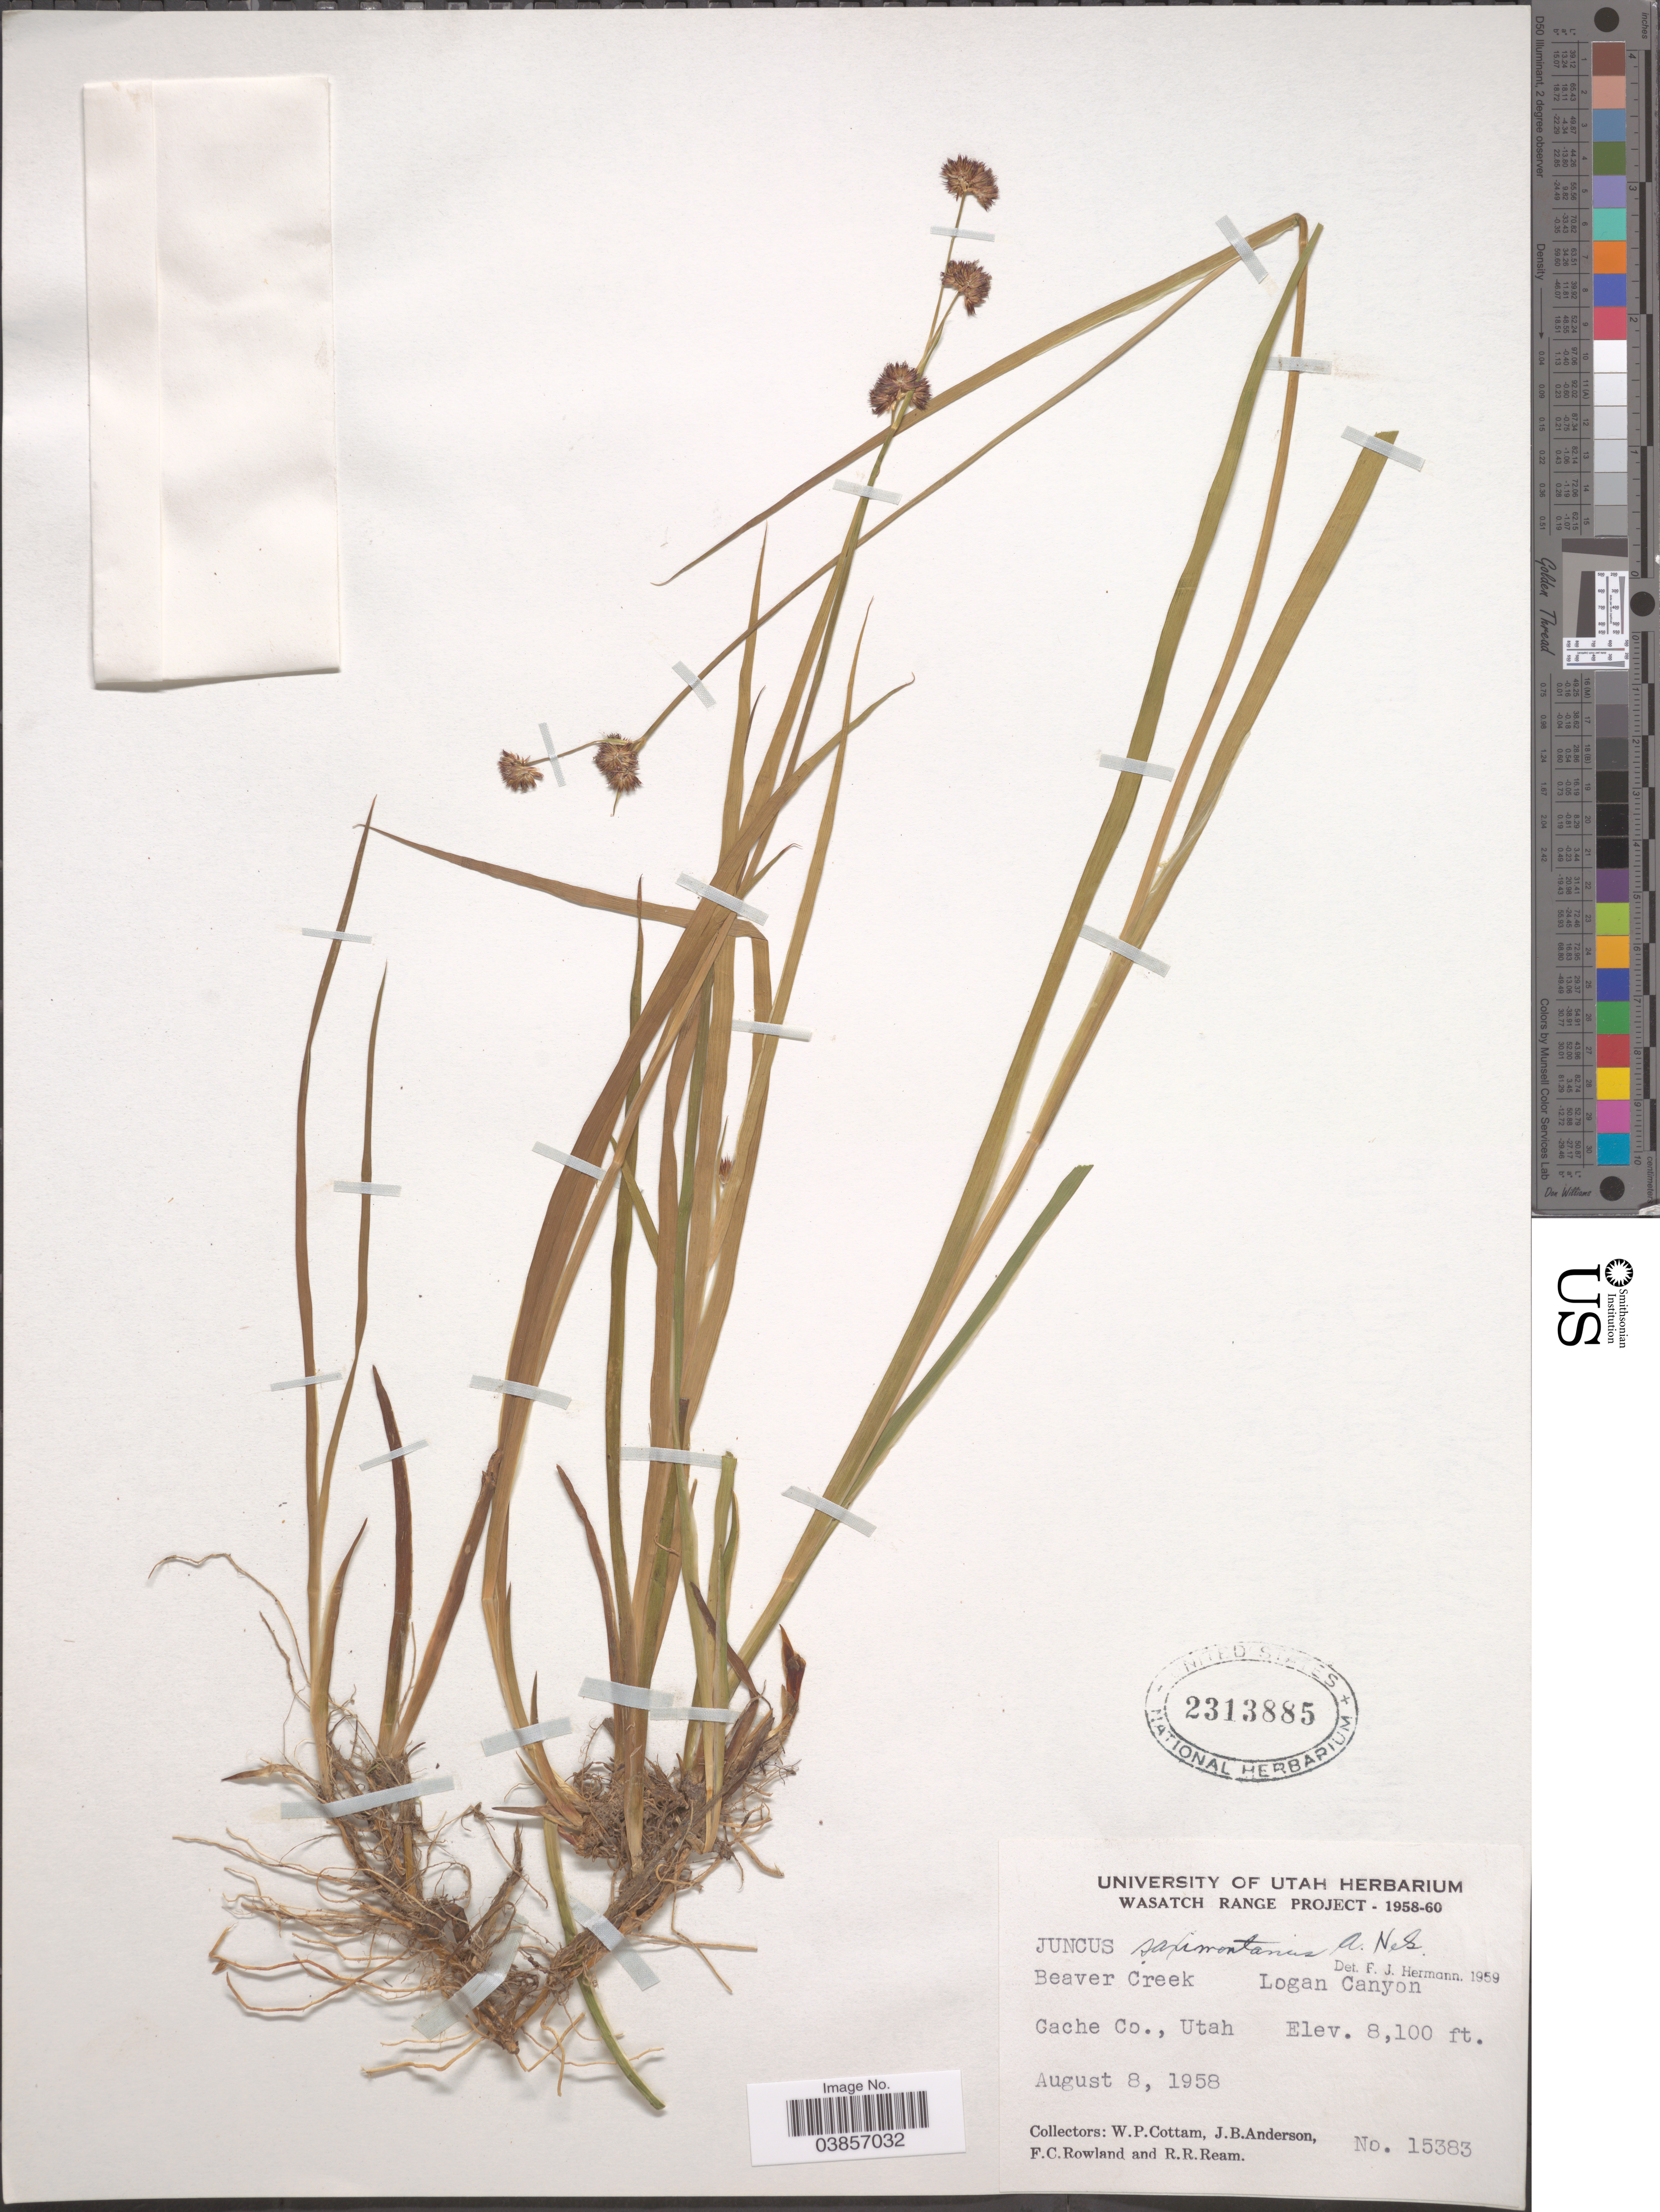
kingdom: Plantae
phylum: Tracheophyta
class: Liliopsida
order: Poales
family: Juncaceae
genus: Juncus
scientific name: Juncus saximontanus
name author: A. Nelson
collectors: W. Cottam, J. B. Anderson, F. Rowland & R. Ream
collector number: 15383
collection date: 1958-08-08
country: United States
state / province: Utah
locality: Beaver Creek, Logan Canyon, Cache Co.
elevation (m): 2469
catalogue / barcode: US 2313885